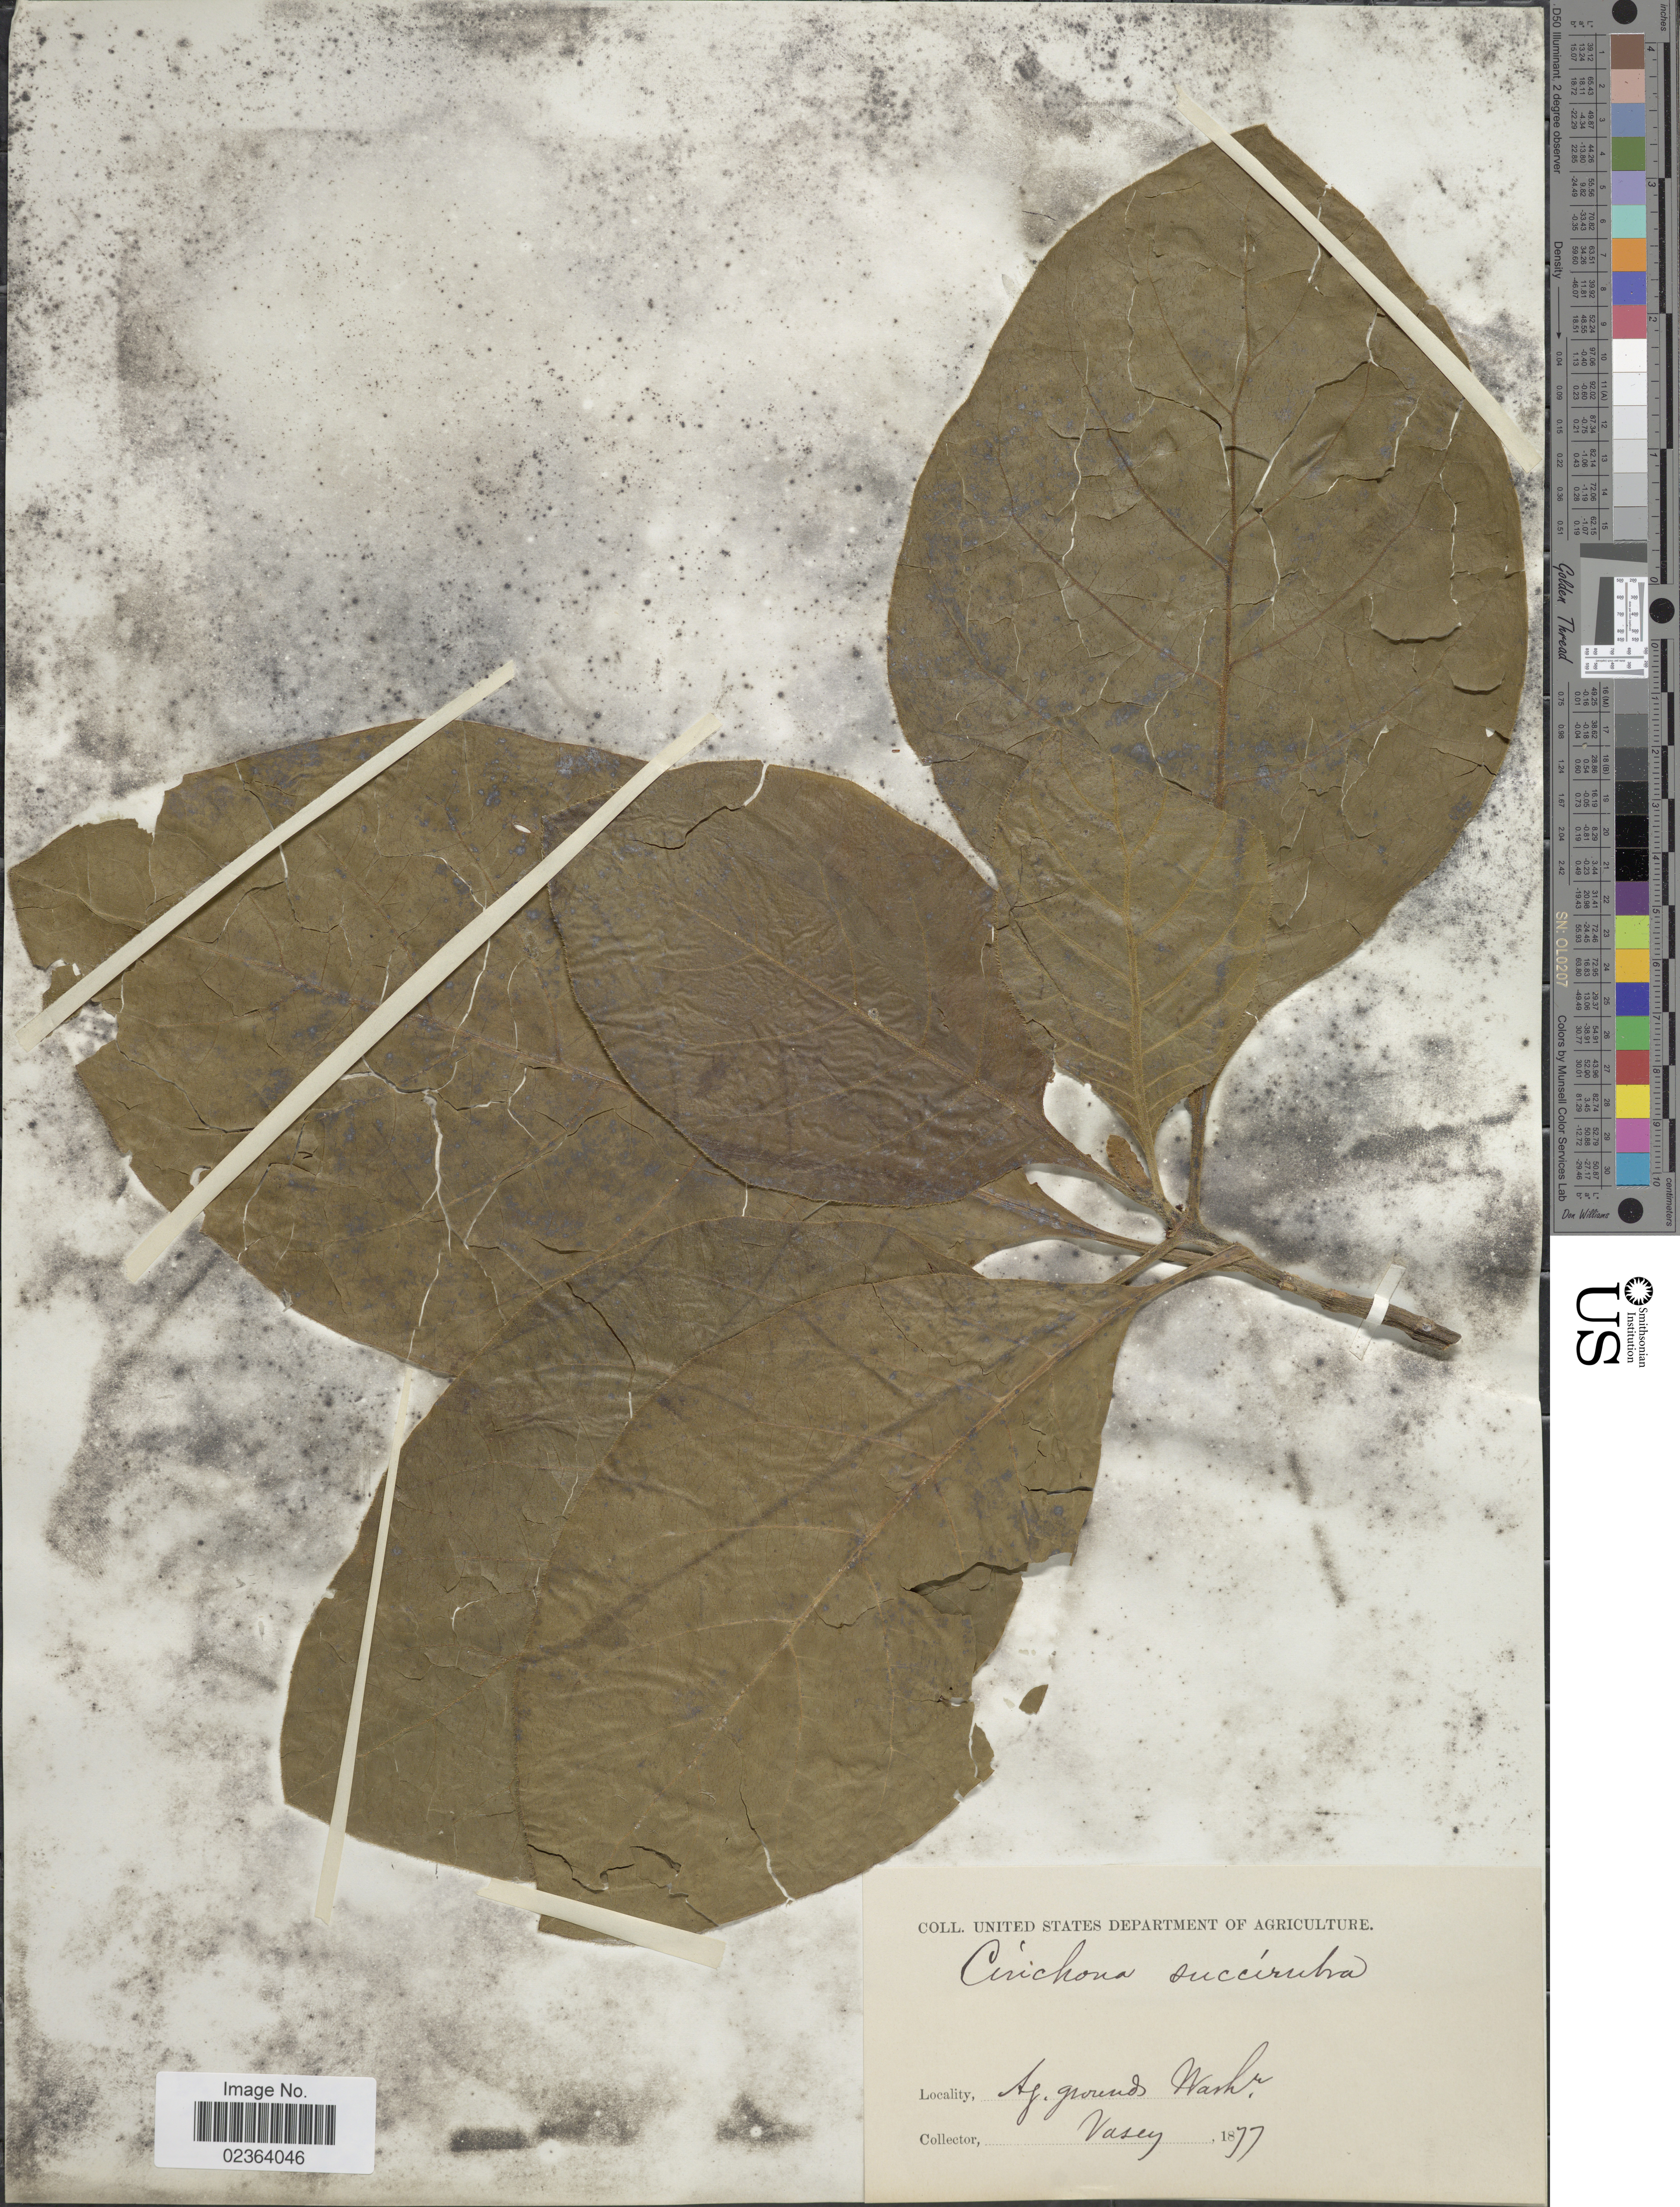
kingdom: Plantae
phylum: Tracheophyta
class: Magnoliopsida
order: Gentianales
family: Rubiaceae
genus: Cinchona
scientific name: Cinchona succirubra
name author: Pav.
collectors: Vasey, --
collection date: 1887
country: United States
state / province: District of Columbia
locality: Ag. grounds, Washn.